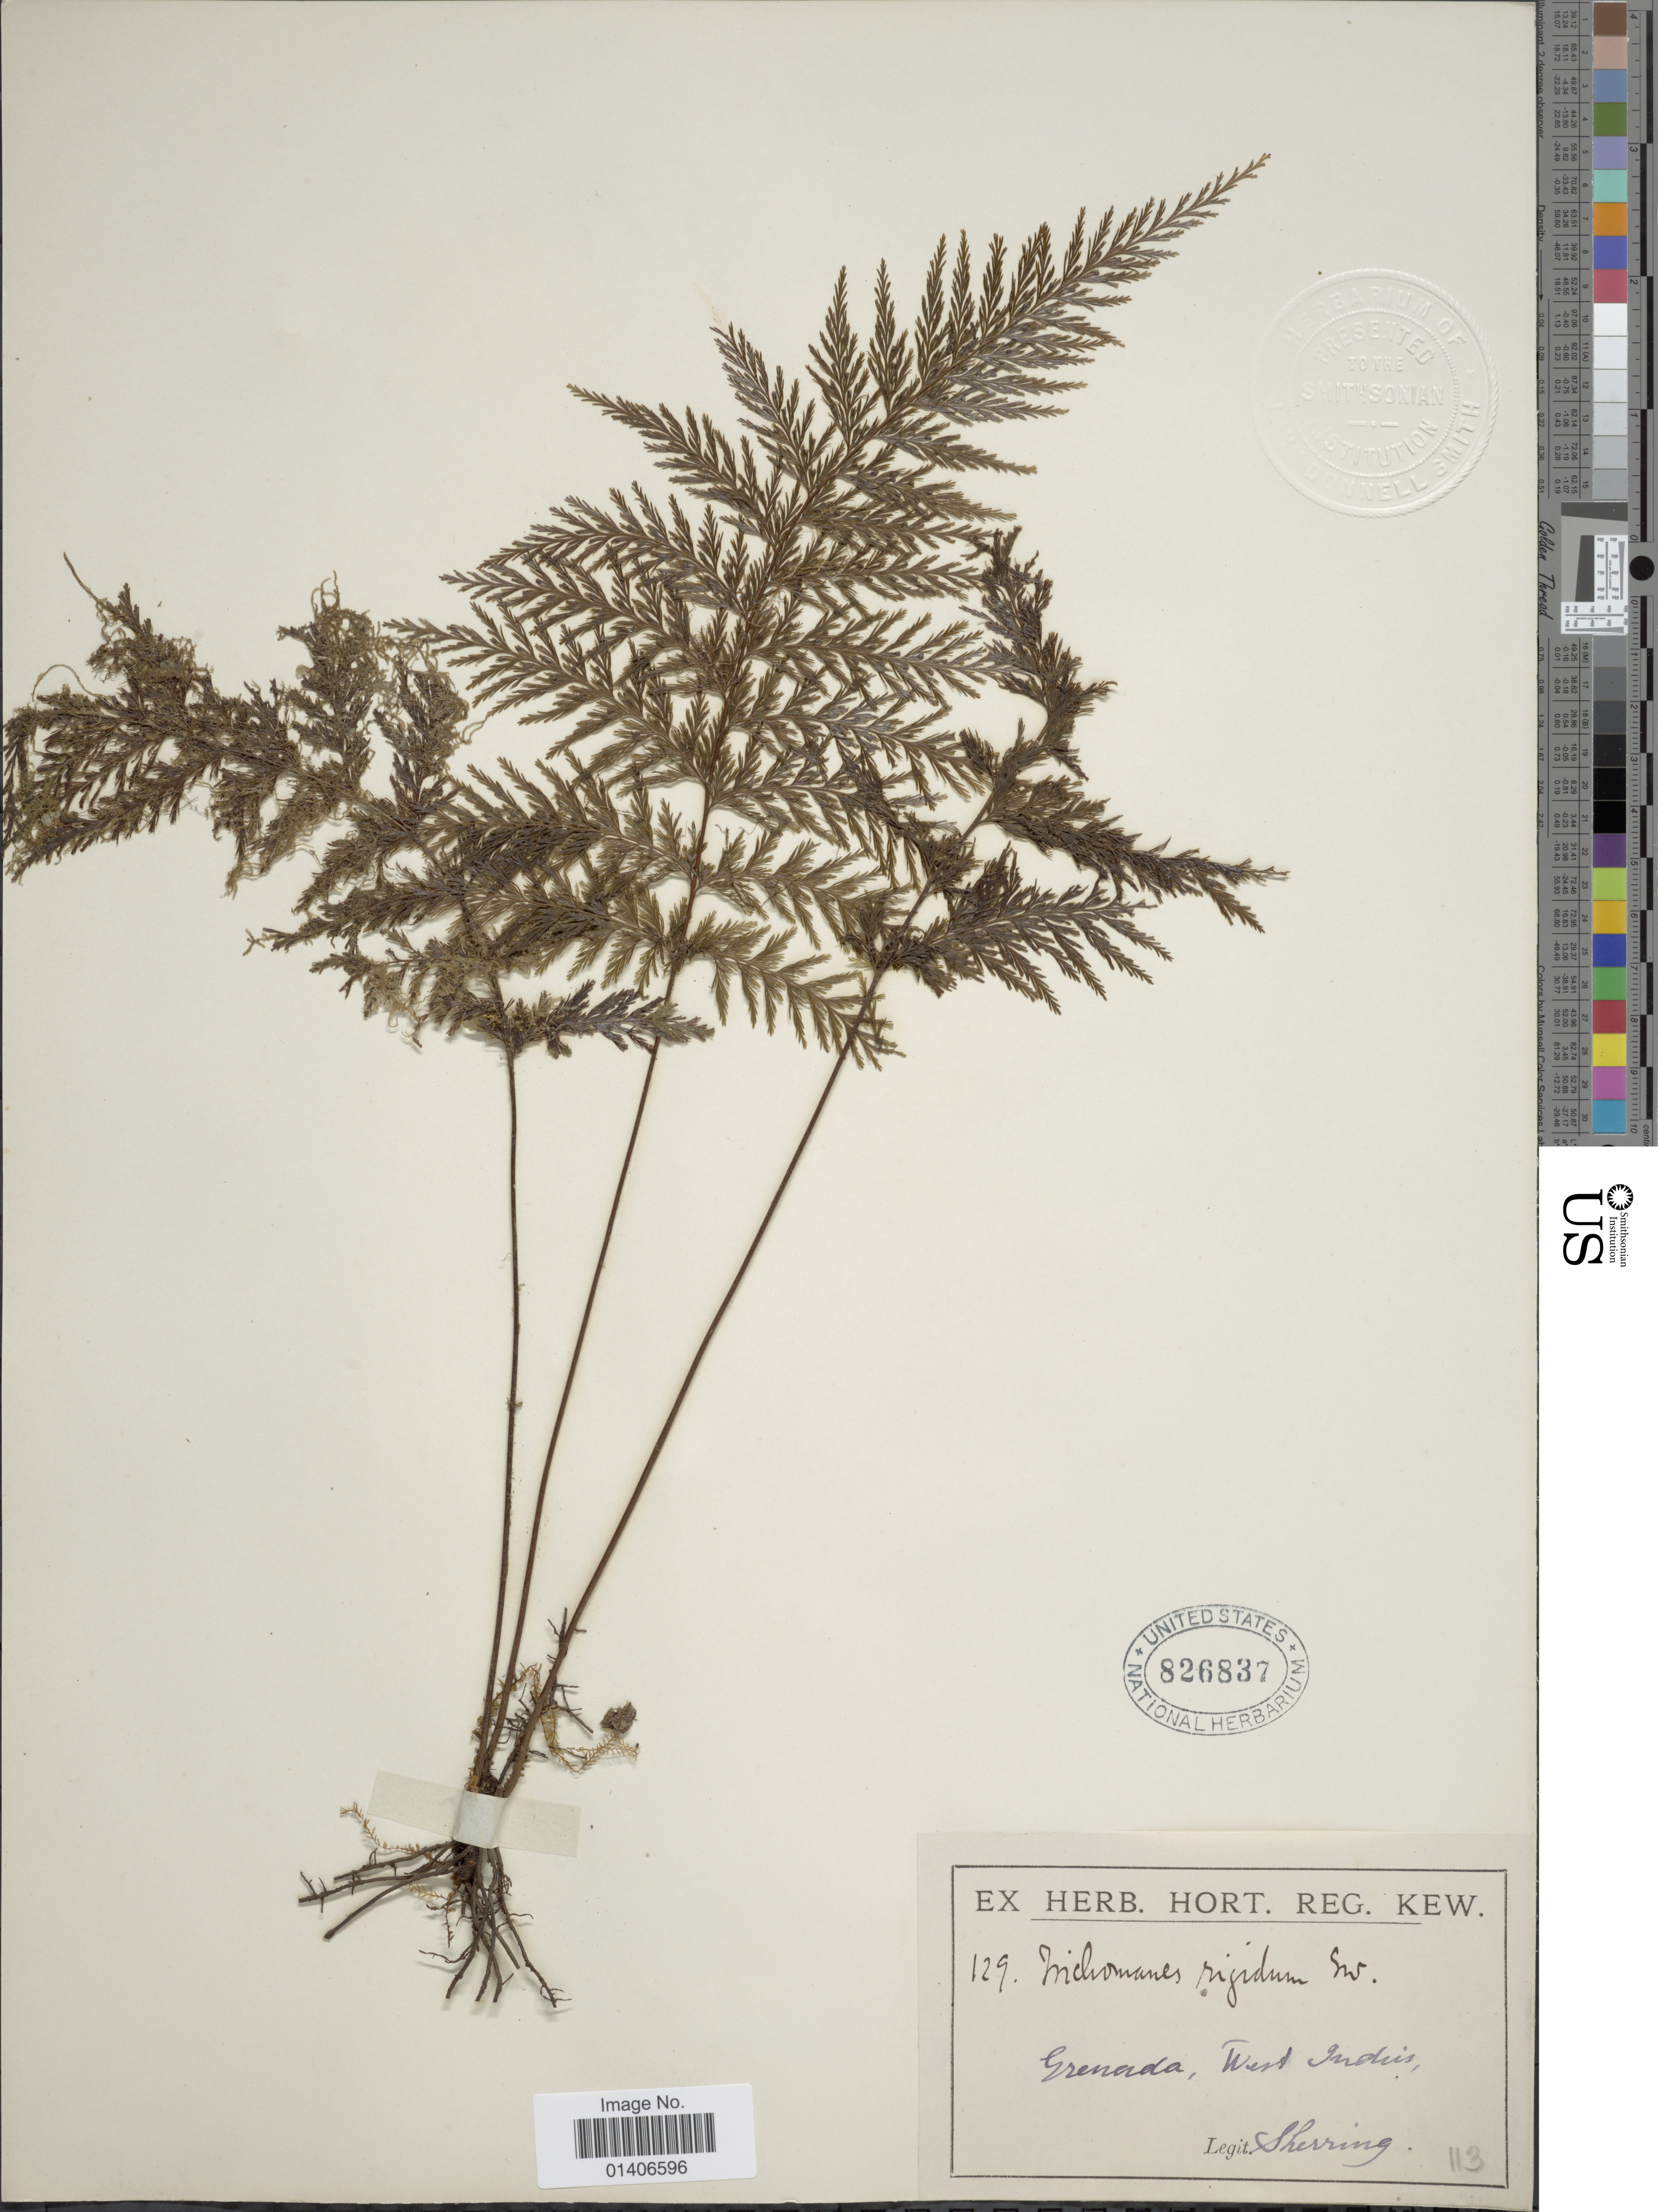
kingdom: Plantae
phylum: Tracheophyta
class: Polypodiopsida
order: Hymenophyllales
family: Hymenophyllaceae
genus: Abrodictyum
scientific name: Abrodictyum rigidum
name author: (Sw.) Ebihara & Dubuisson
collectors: R. Sherring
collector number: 129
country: Grenada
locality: West Indies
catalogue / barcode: US 826837